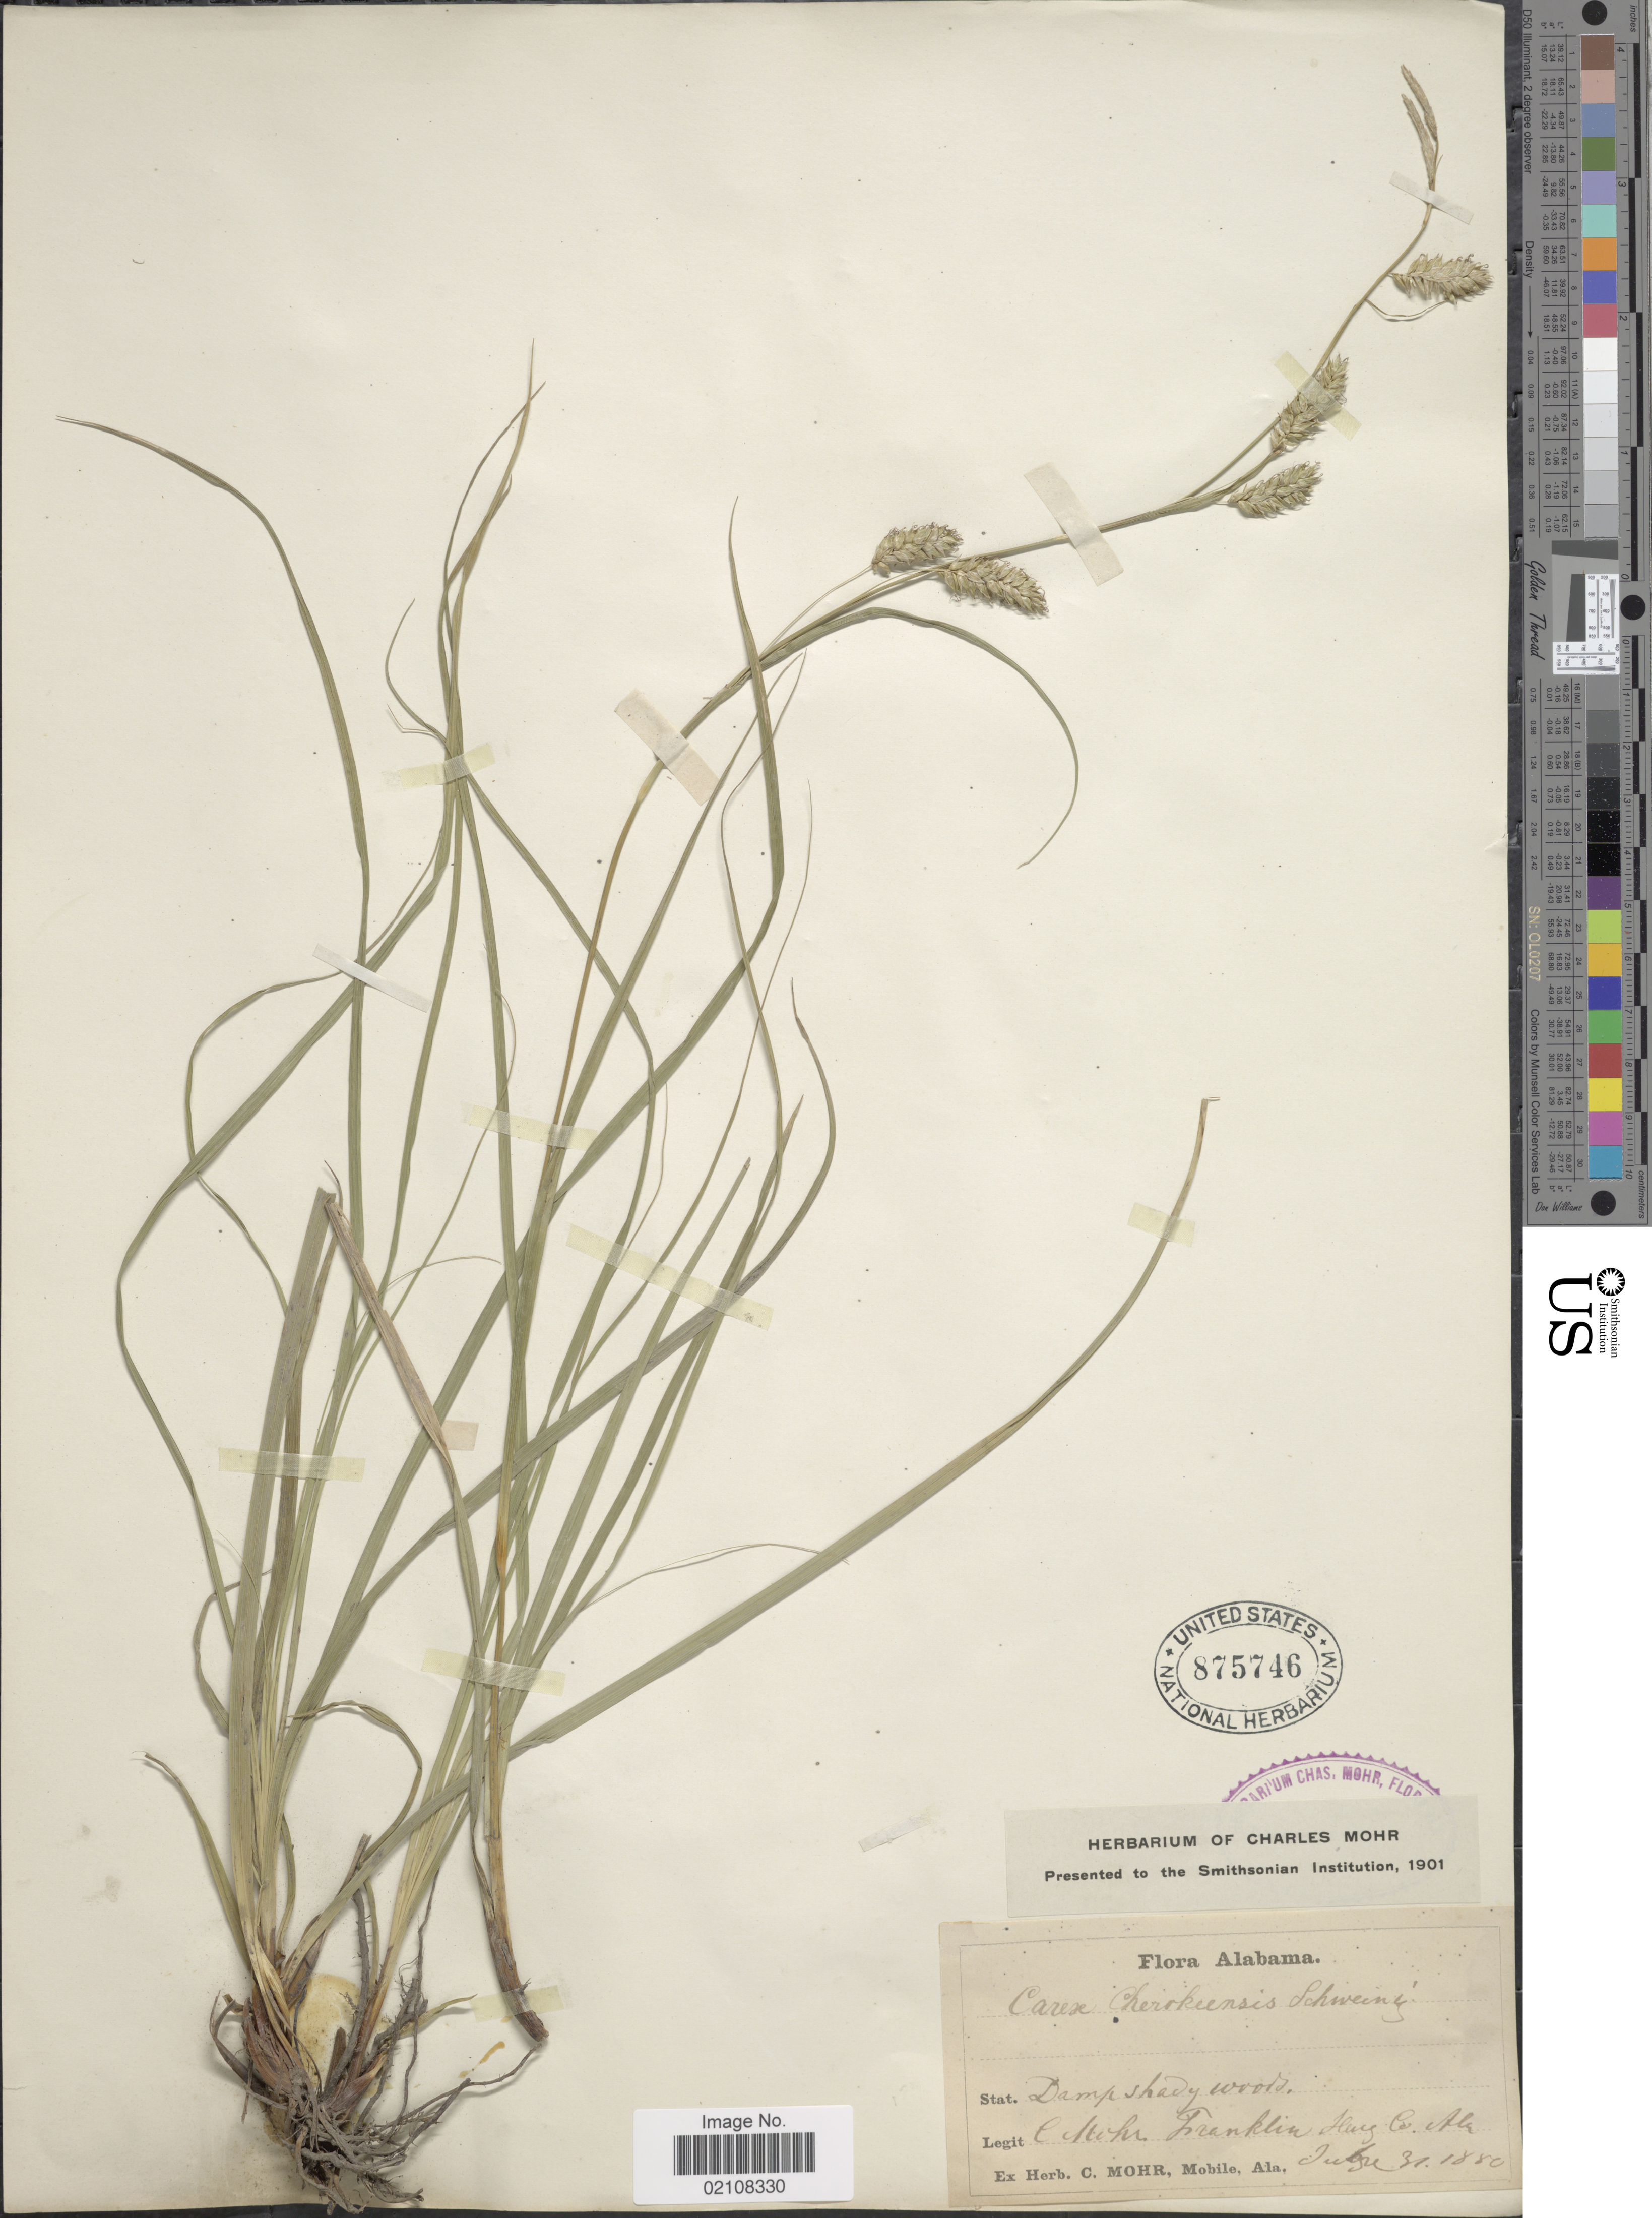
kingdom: Plantae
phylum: Tracheophyta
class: Liliopsida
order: Poales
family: Cyperaceae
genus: Carex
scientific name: Carex cherokeensis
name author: Schwein.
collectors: C. T. Mohr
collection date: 1880-07-31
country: United States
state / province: Alabama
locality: Franklin Hwy. Co.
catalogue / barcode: US 875746